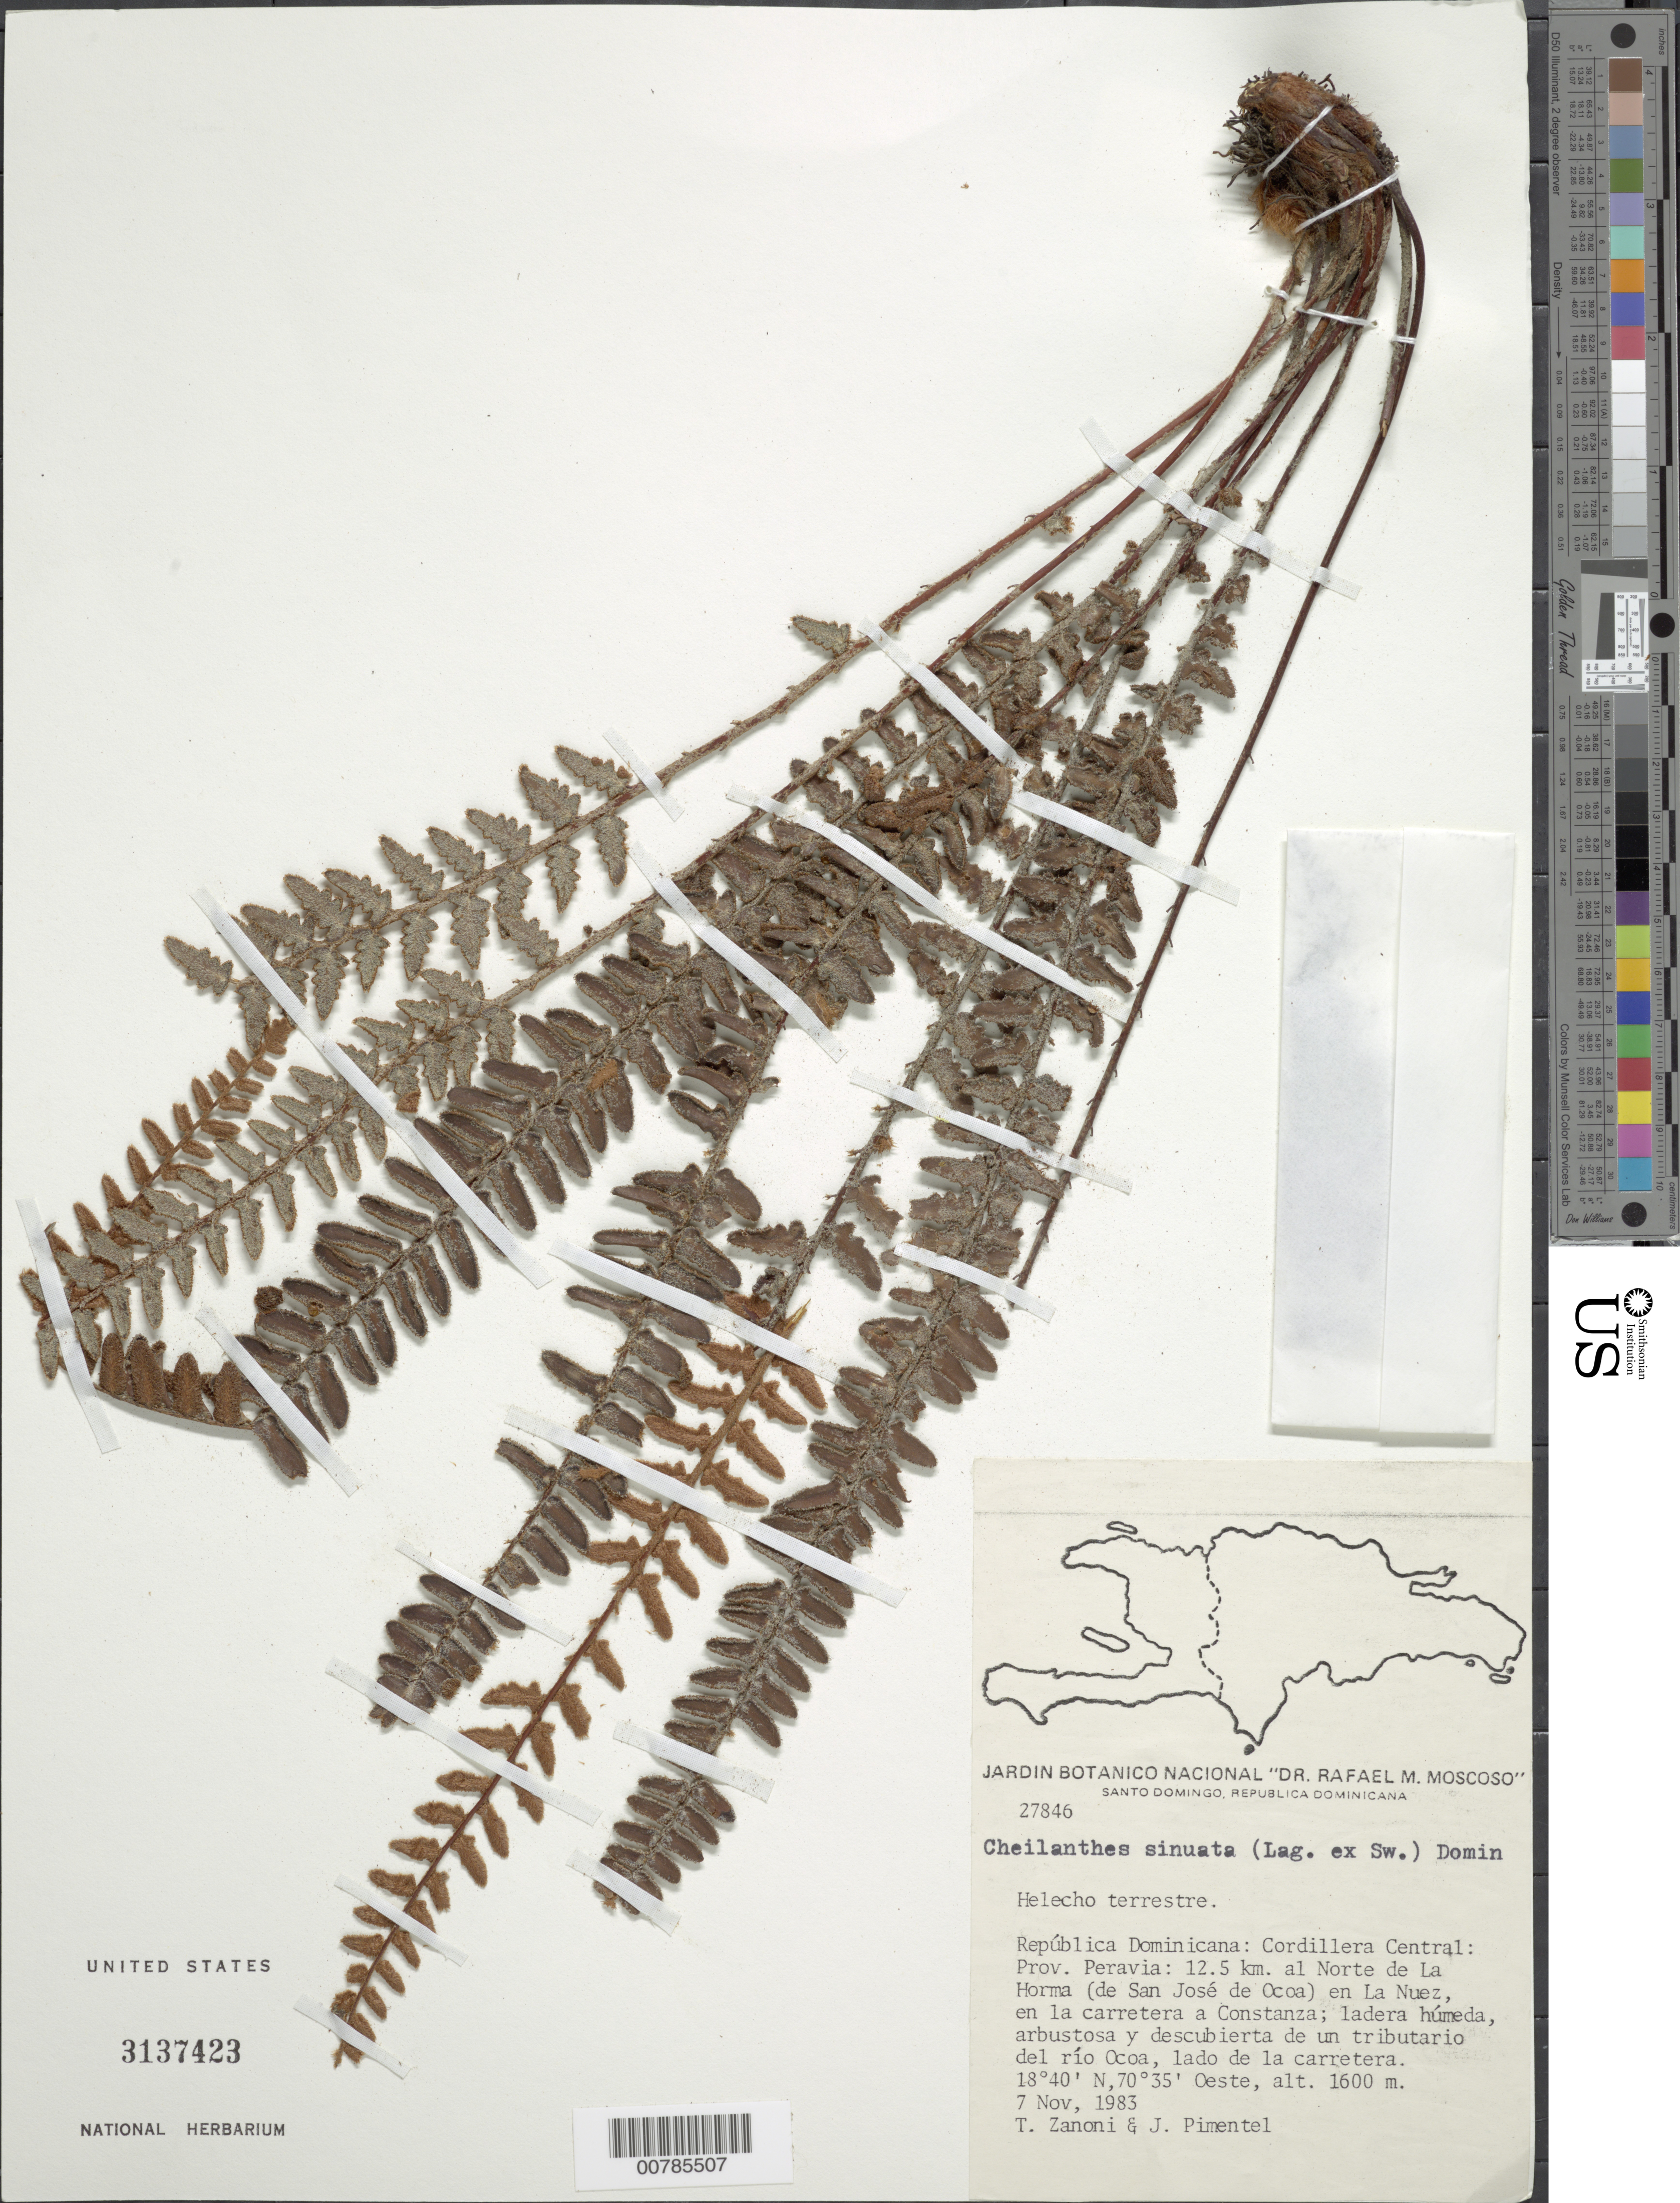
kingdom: Plantae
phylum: Tracheophyta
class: Polypodiopsida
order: Polypodiales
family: Pteridaceae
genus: Astrolepis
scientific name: Astrolepis sinuata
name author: (Lag. ex Sw.) D.M. Benham & Windham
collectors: T. A. Zanoni & J. Pimentel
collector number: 27846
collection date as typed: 07 Nov 1983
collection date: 1983-11-07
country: Dominican Republic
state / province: Peravia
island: Hispaniola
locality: Cordillera Central, 12.5 km N de la Horma (de San José de Ocoa) en La Nuez, en la carretera a Constanza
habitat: laders húmeda, arbustosa y descubierta de un tributario del río Ocoa, lado de la carretera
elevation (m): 1600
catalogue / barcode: US 3137423